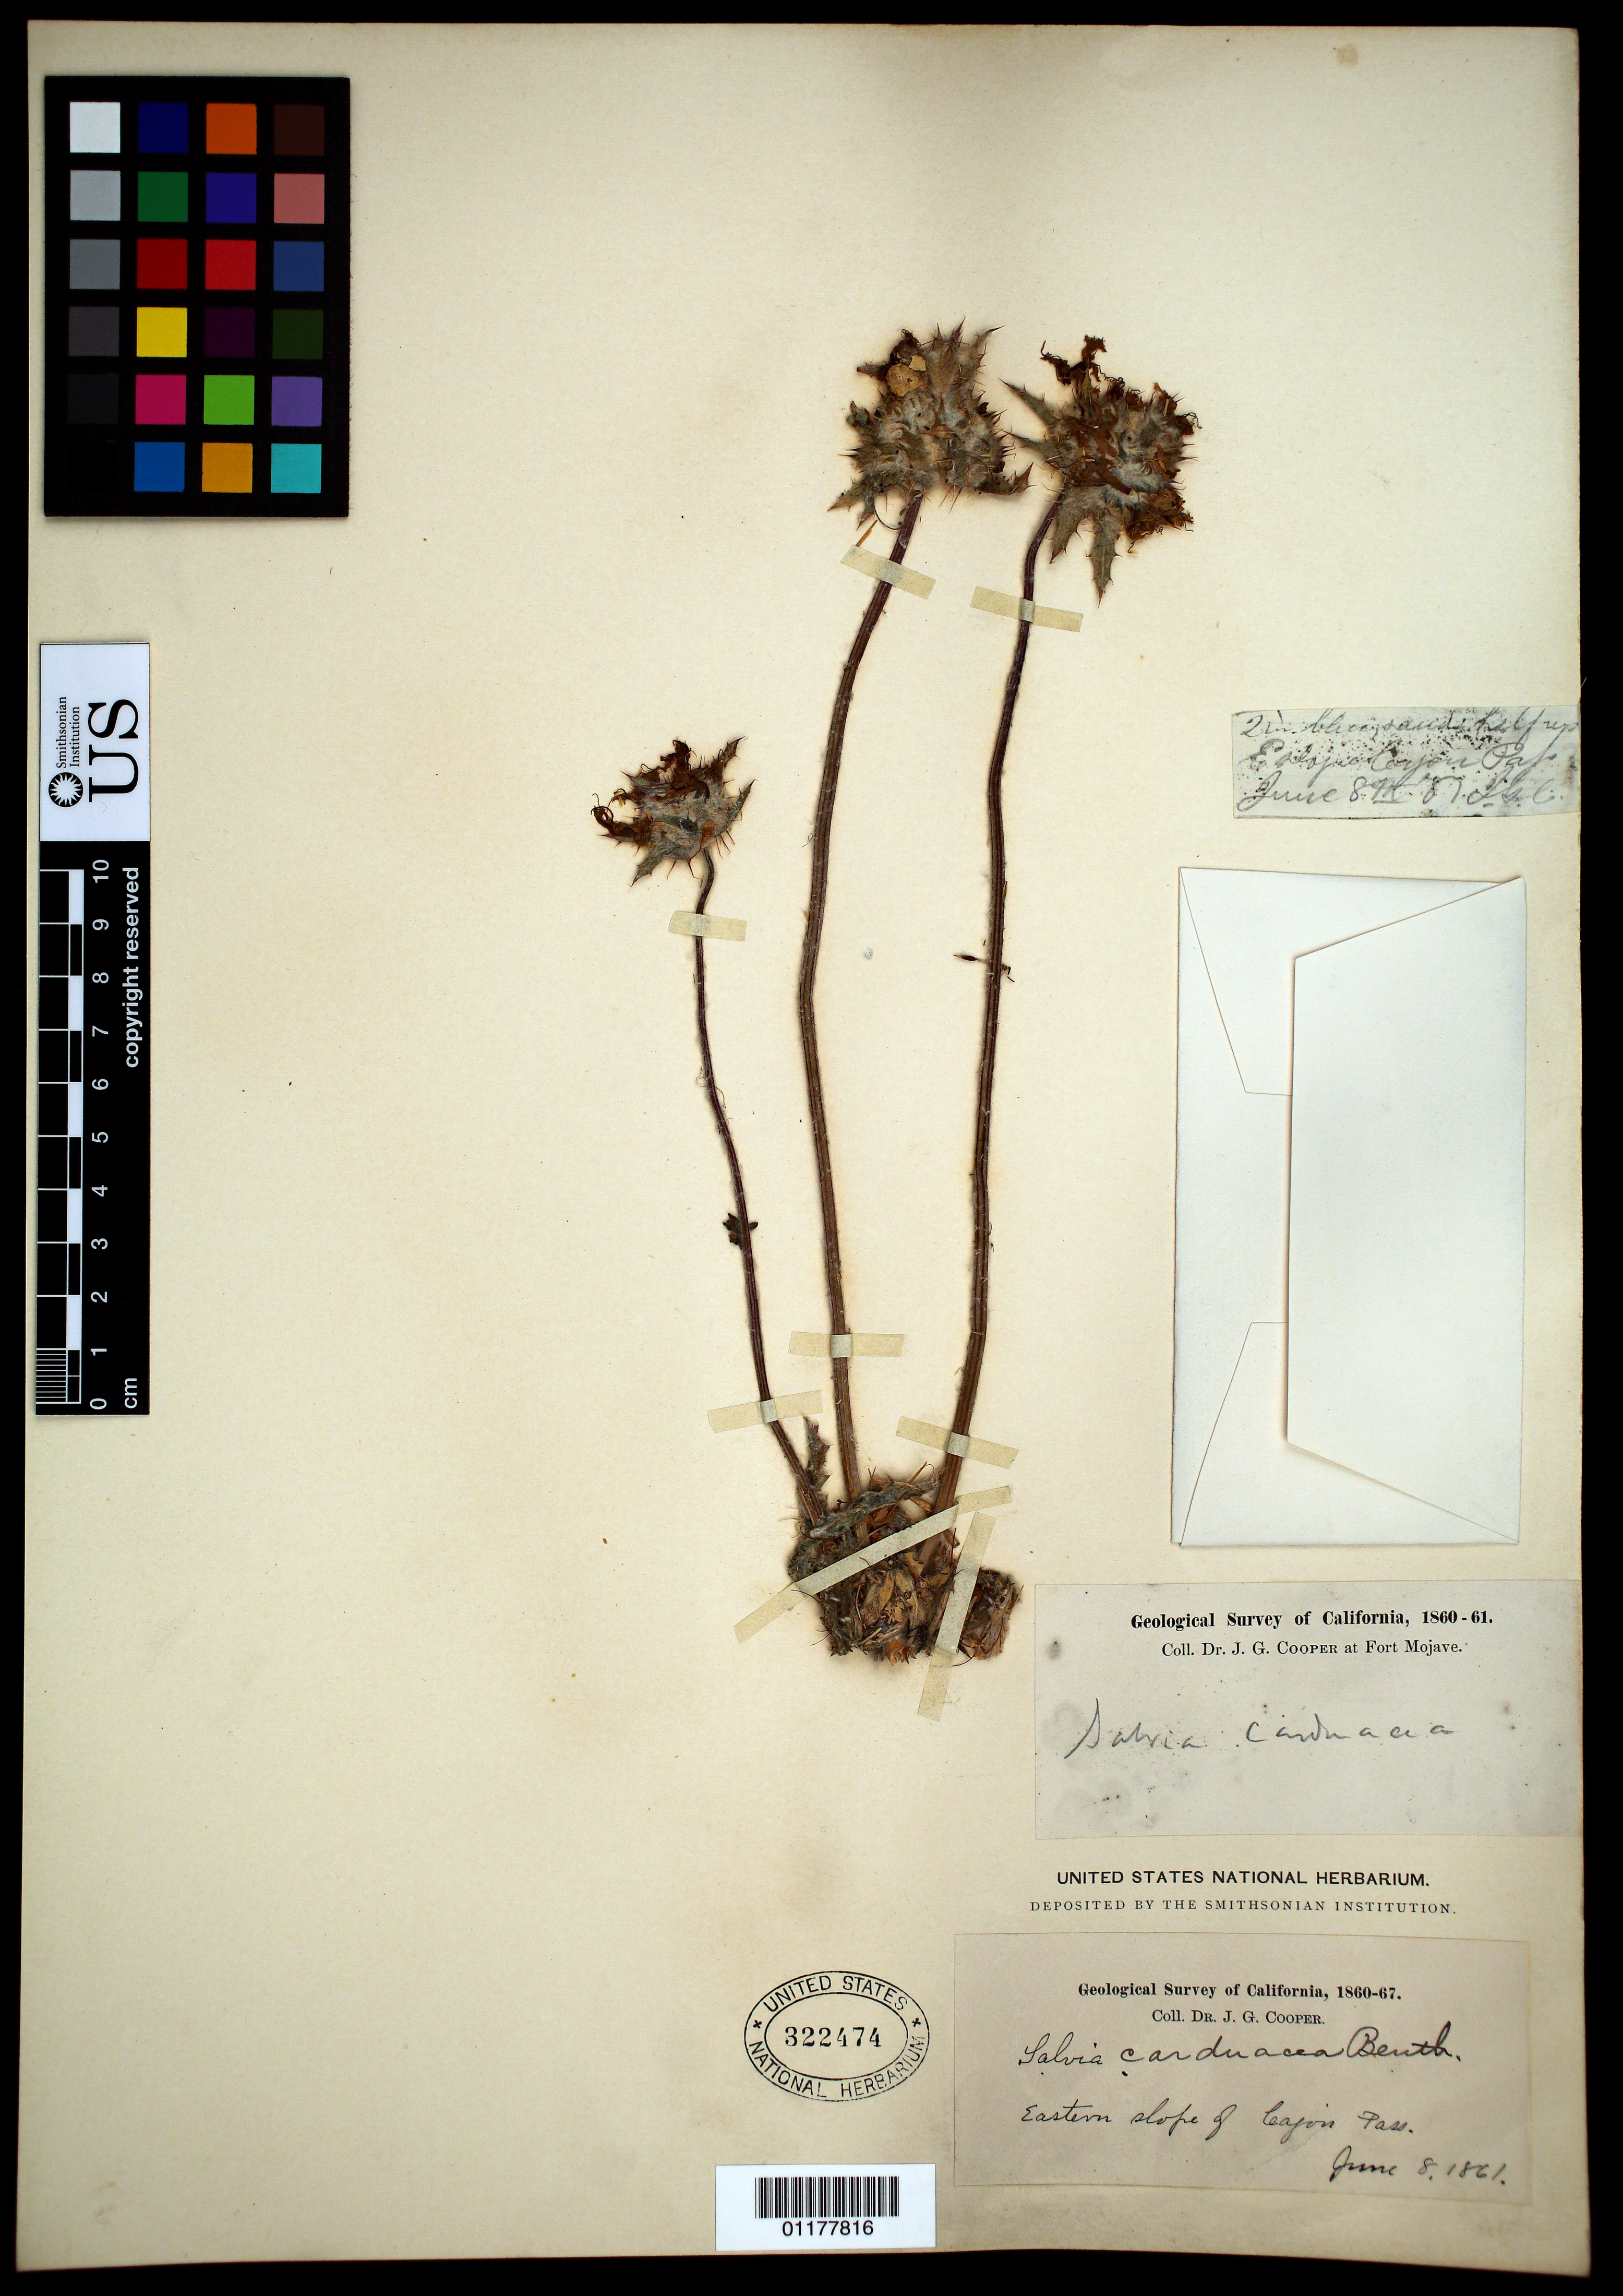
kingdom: Plantae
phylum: Tracheophyta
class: Magnoliopsida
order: Lamiales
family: Lamiaceae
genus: Salvia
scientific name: Salvia carduacea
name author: Benth.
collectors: W. H. Brewer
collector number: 1210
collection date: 1862-06-03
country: United States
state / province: California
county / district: Alameda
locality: Camp 72, Corral Hollow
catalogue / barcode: US 322472